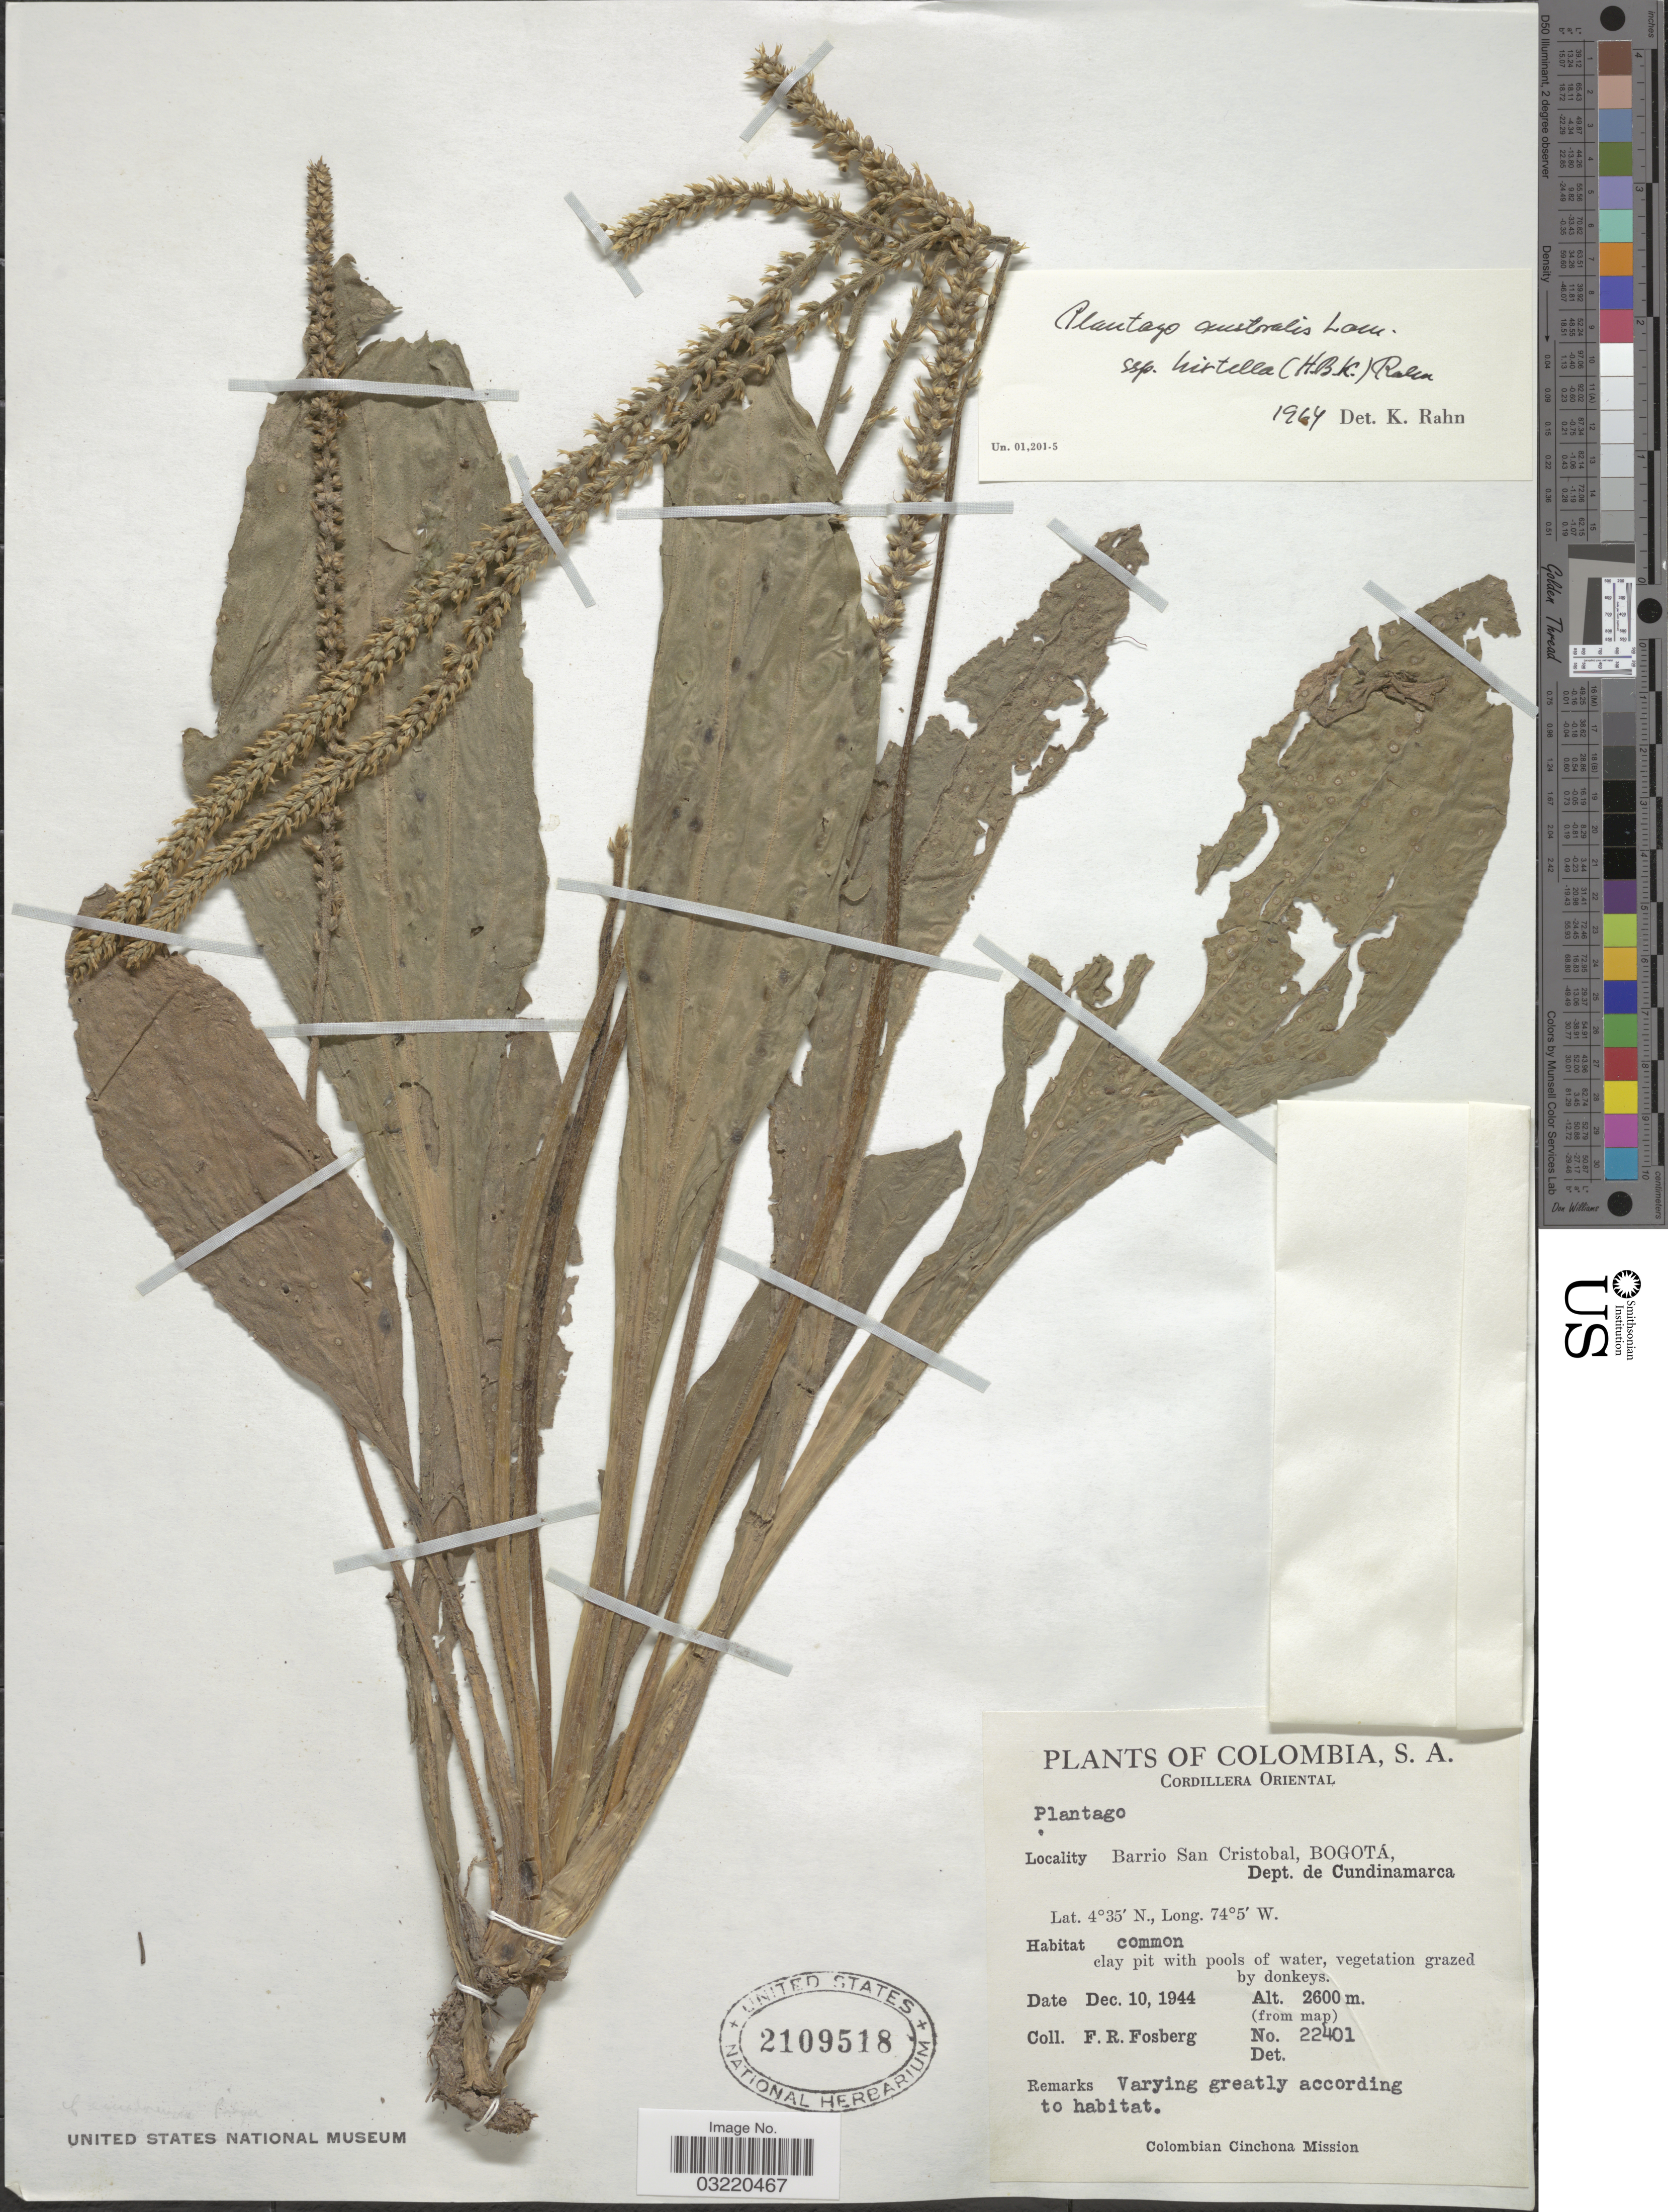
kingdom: Plantae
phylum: Tracheophyta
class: Magnoliopsida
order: Lamiales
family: Plantaginaceae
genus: Plantago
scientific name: Plantago australis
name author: Lam.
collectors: F. R. Fosberg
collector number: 22401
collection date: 1944-12-10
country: Colombia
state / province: Cundinamarca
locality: Cordillera Oriental. Barrio San Cristobal, Bogotá, Dept. de Cundinamarca.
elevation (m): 2600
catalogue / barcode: US 2109518